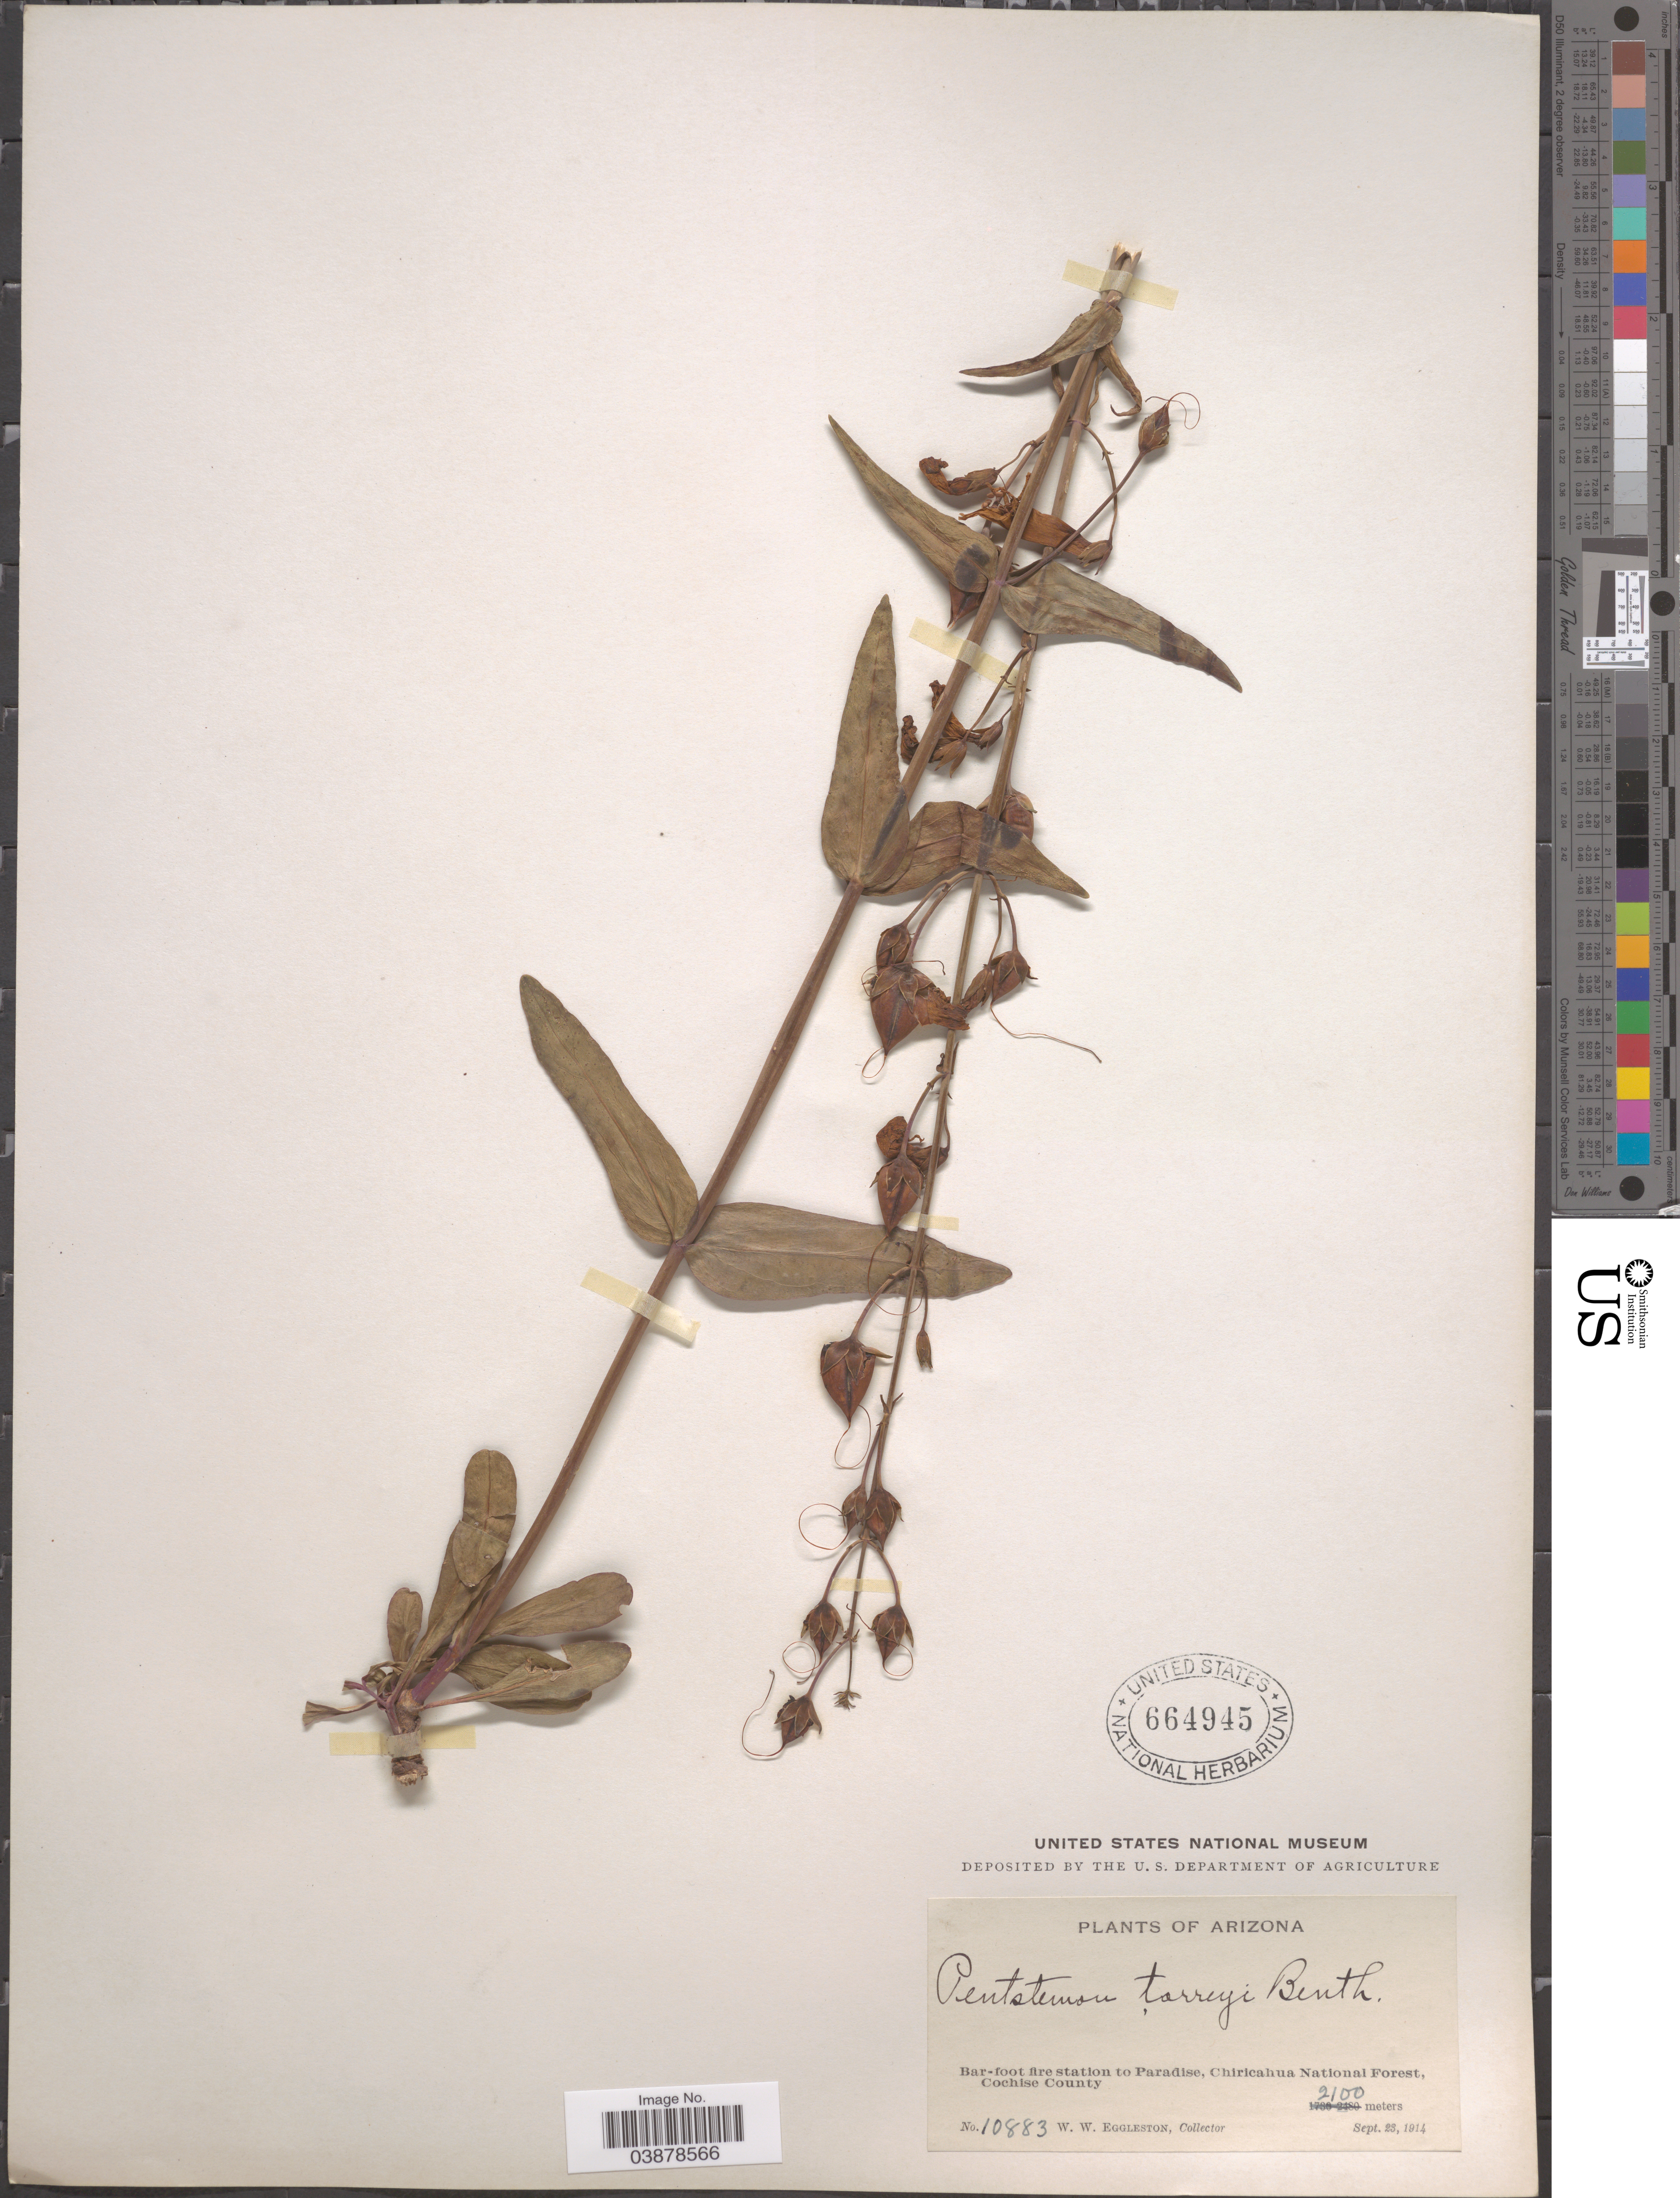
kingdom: Plantae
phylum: Tracheophyta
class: Magnoliopsida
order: Lamiales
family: Plantaginaceae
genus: Penstemon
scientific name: Penstemon torreyi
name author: Benth.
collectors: W. W. Eggleston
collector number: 10883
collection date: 1914-09-23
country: United States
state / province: Arizona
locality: Bar-foot fire station to Paradise, Chiricahua National Forest, Cochise County.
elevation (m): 2100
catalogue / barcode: US 664945